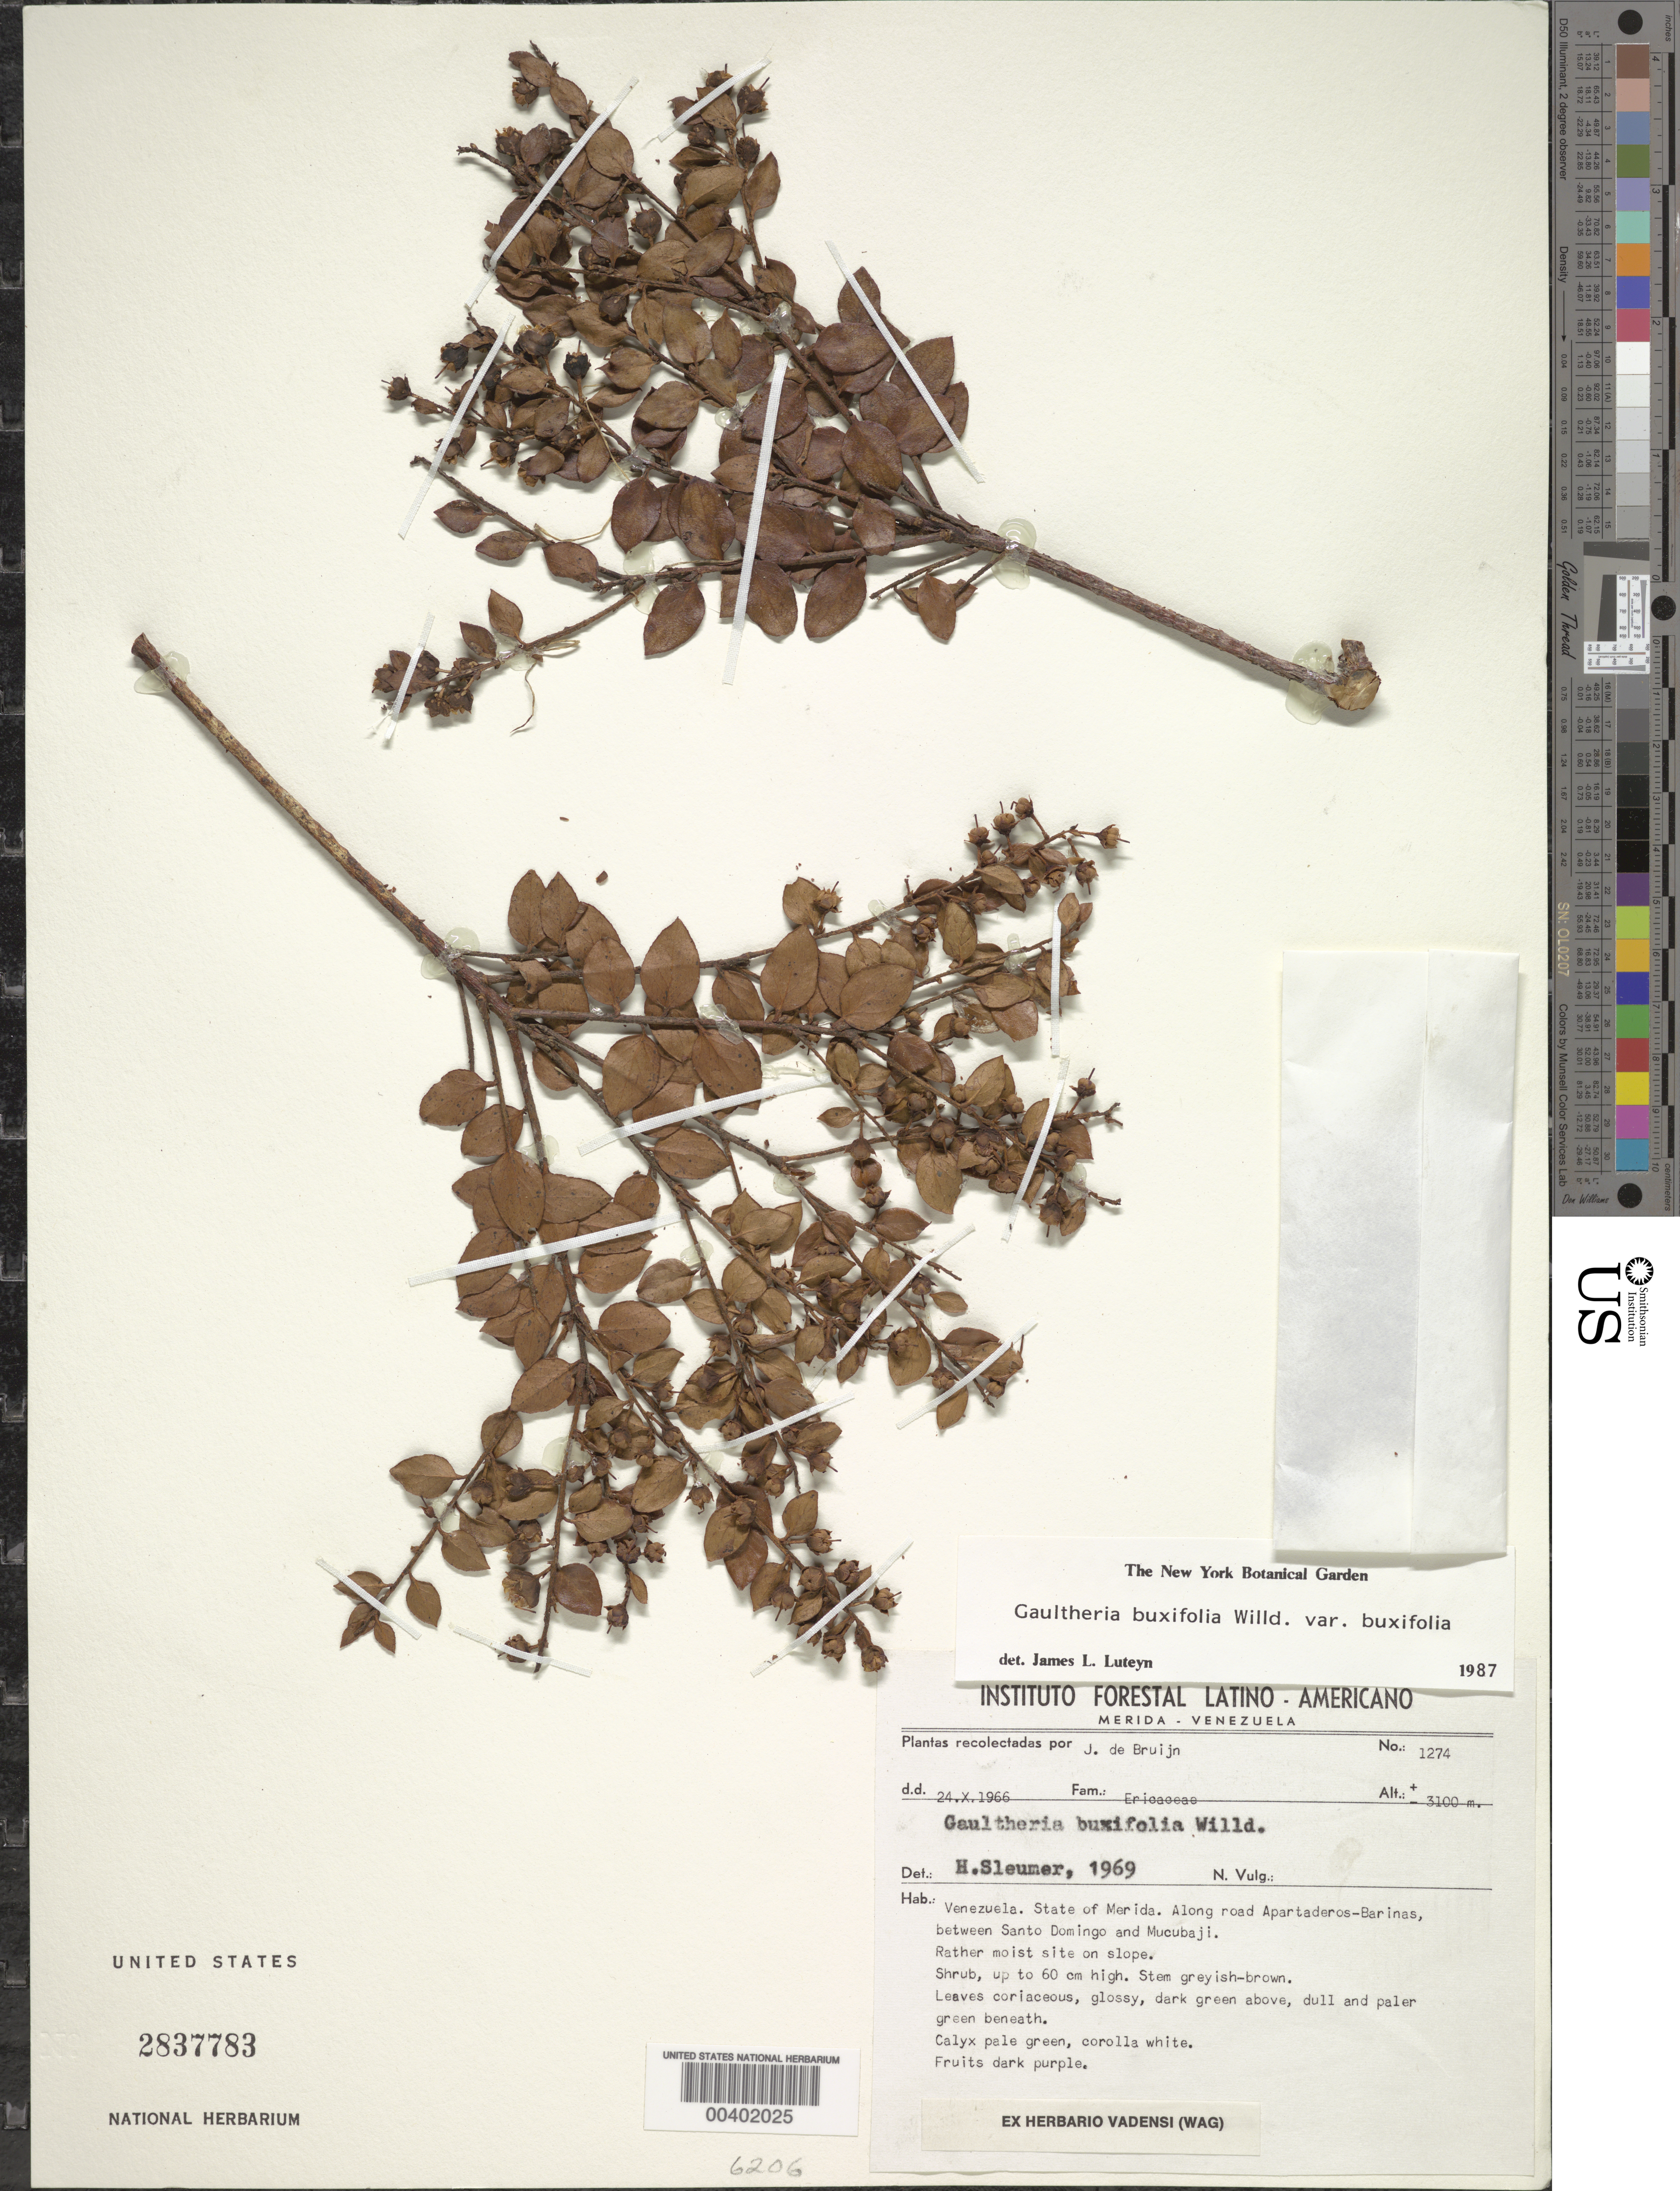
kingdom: Plantae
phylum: Tracheophyta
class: Magnoliopsida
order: Ericales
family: Ericaceae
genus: Gaultheria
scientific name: Gaultheria buxifolia var. buxifolia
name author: Willd.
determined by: Luteyn, J. L.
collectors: J. Bruijn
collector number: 1274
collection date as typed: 24 Oct 1966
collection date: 1966-10-24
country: Venezuela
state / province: Mérida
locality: Along road Apartaderos - Barinas, between Santo Domingo and Mucubaji.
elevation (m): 3100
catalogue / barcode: US 2837783